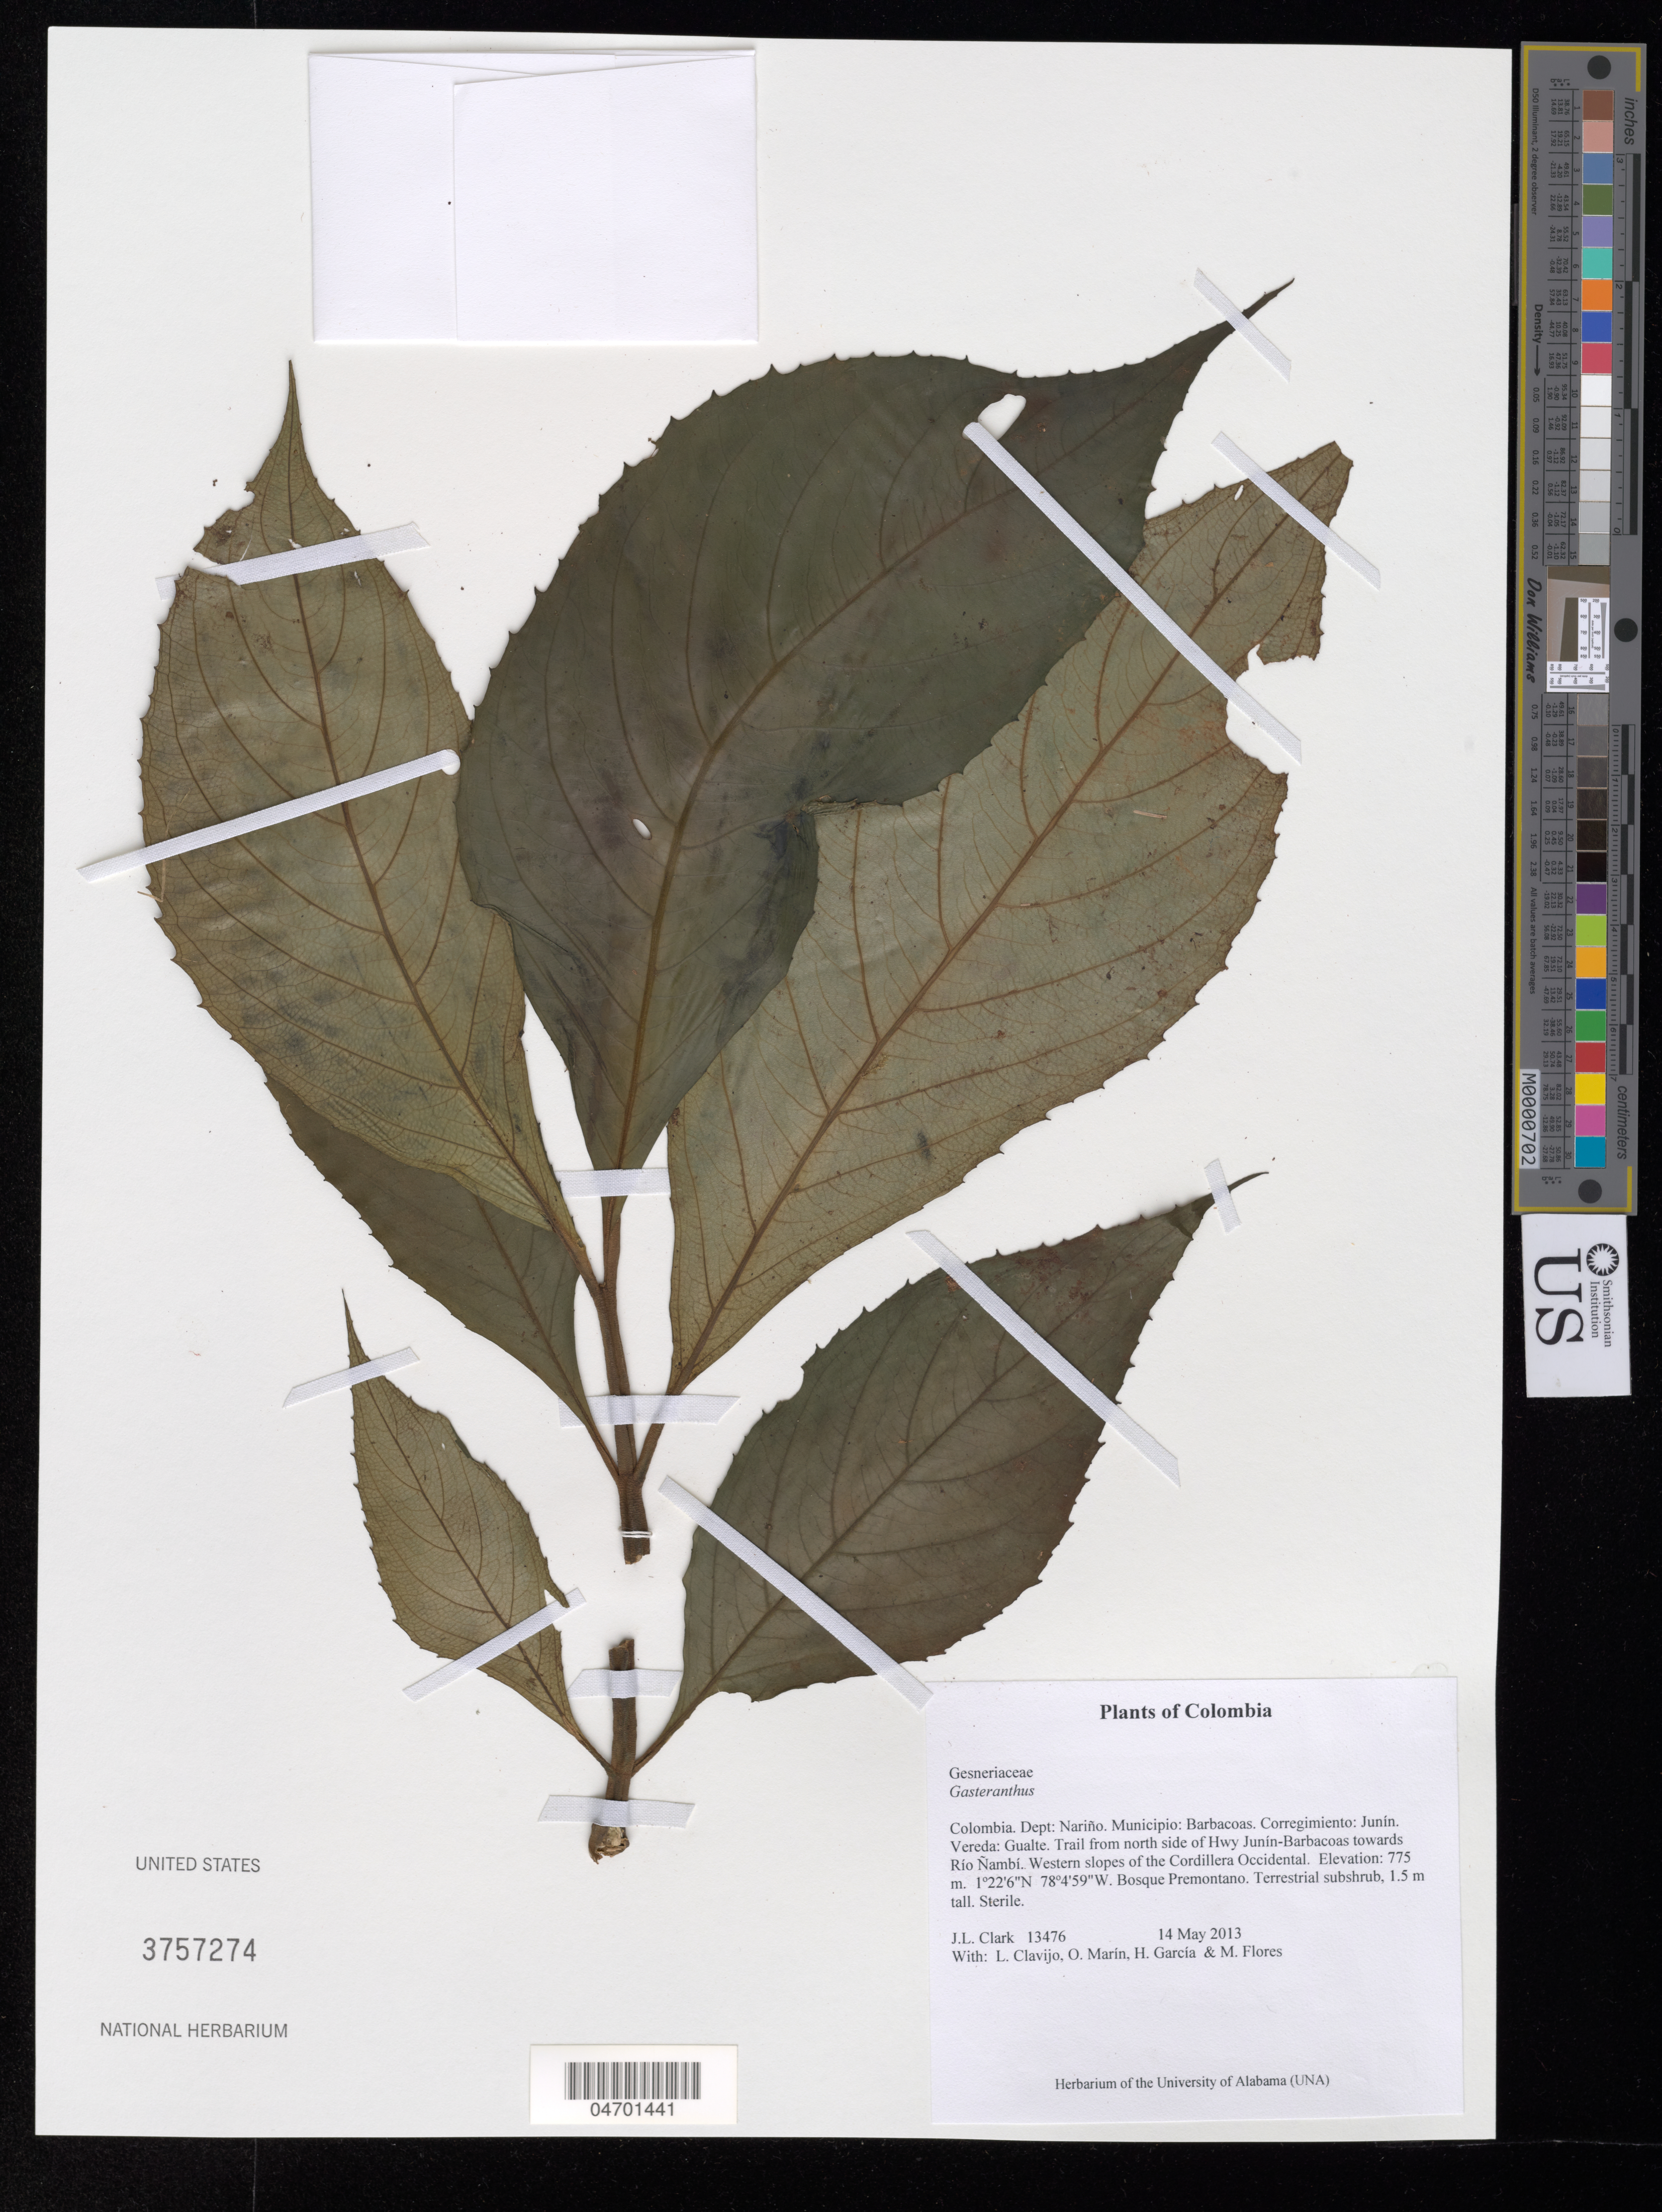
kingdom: Plantae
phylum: Tracheophyta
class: Magnoliopsida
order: Lamiales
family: Gesneriaceae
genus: Gasteranthus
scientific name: Gasteranthus sp.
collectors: J. L. Clark, L. Clavijo, J. Howieson & H. Garcia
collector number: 13476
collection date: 2013-05-14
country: Colombia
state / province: Nariño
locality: Dept: Nariño. Municipio: Barbacoas. Corregimiento: Junín. Vereda: Gualte. Trail from north side of Hwy Junín-Barbacoas towards Río Ñambí. Western slopes of the Cordillera Occidental.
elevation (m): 775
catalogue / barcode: US 3757274